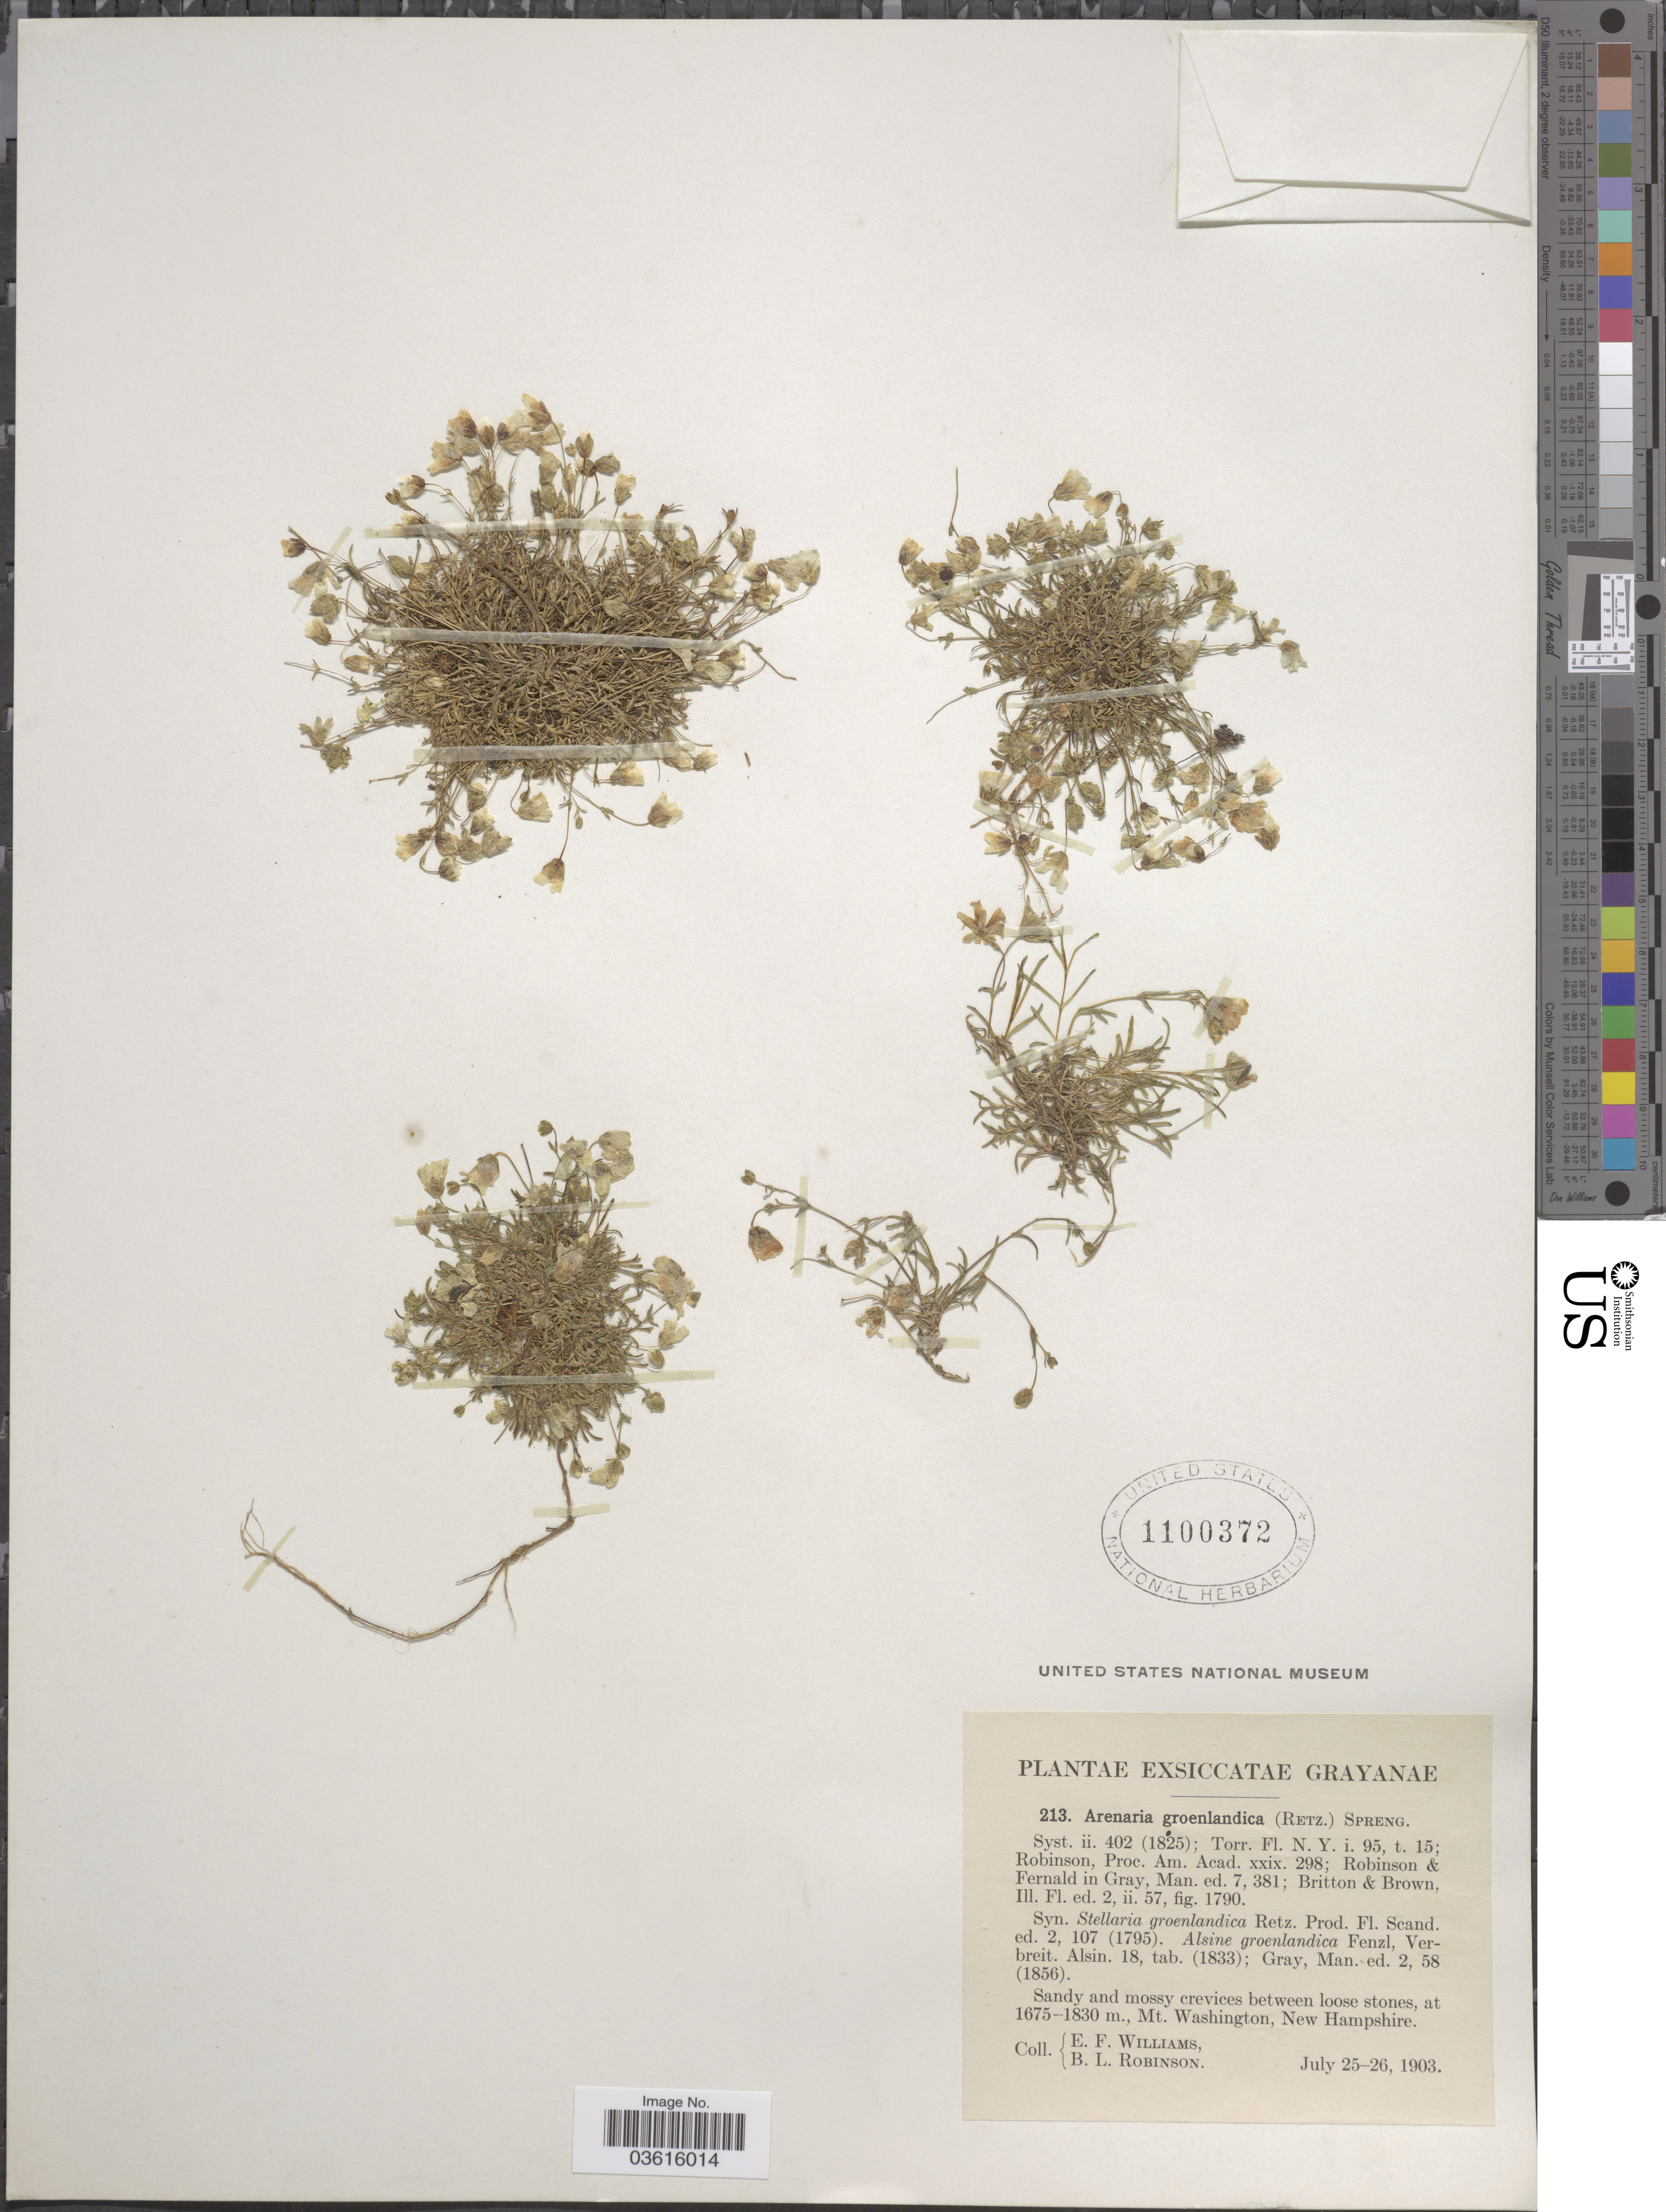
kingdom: Plantae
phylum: Tracheophyta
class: Magnoliopsida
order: Caryophyllales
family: Caryophyllaceae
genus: Minuartia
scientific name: Minuartia groenlandica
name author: (Retz.) Ostenf.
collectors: E. Williams & B. L. Robinson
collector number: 213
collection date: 1903-07-25/1903-07-26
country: United States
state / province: New Hampshire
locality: Sandy and mossy crevices between loose stones, Mt. Washington.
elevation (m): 1675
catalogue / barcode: US 1100372